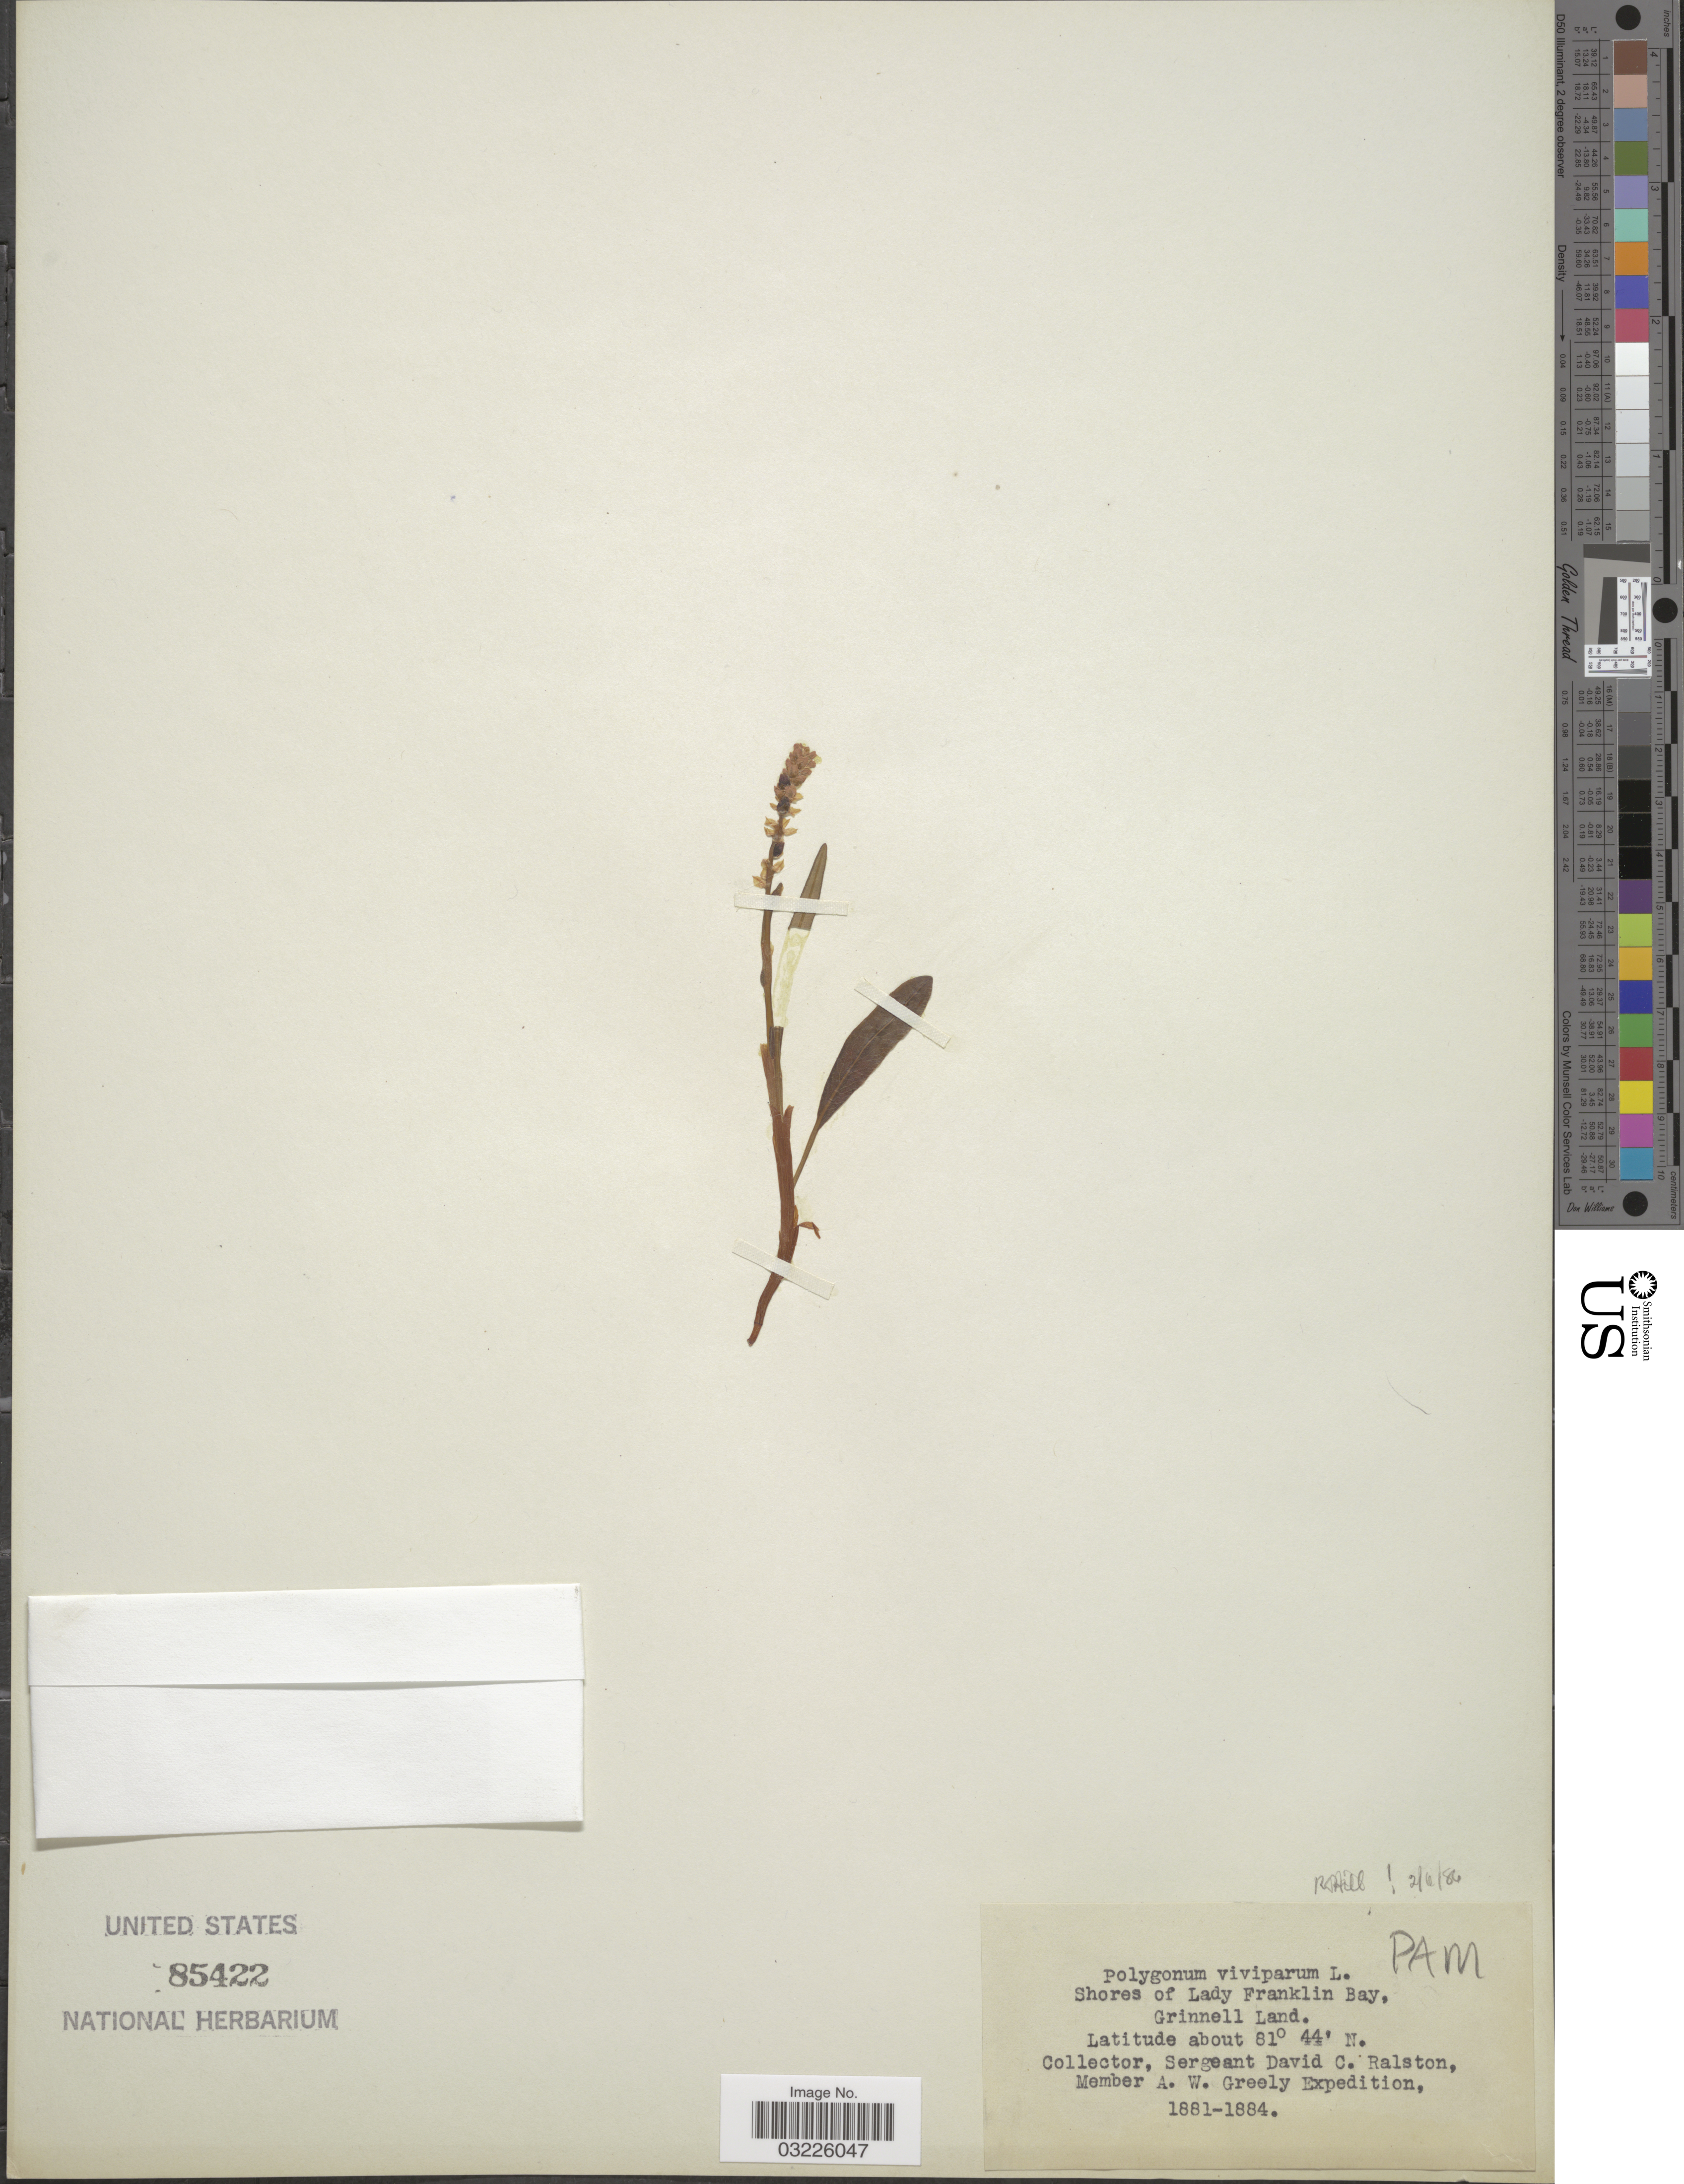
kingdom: Plantae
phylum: Tracheophyta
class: Magnoliopsida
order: Caryophyllales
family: Polygonaceae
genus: Bistorta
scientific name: Bistorta vivipara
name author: (L.) Delarbre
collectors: D. Ralston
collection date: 1881/1884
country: Canada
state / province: Nunavut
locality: Shores of Lady Franklin Bay, Grinnell Land.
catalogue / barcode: US 85422